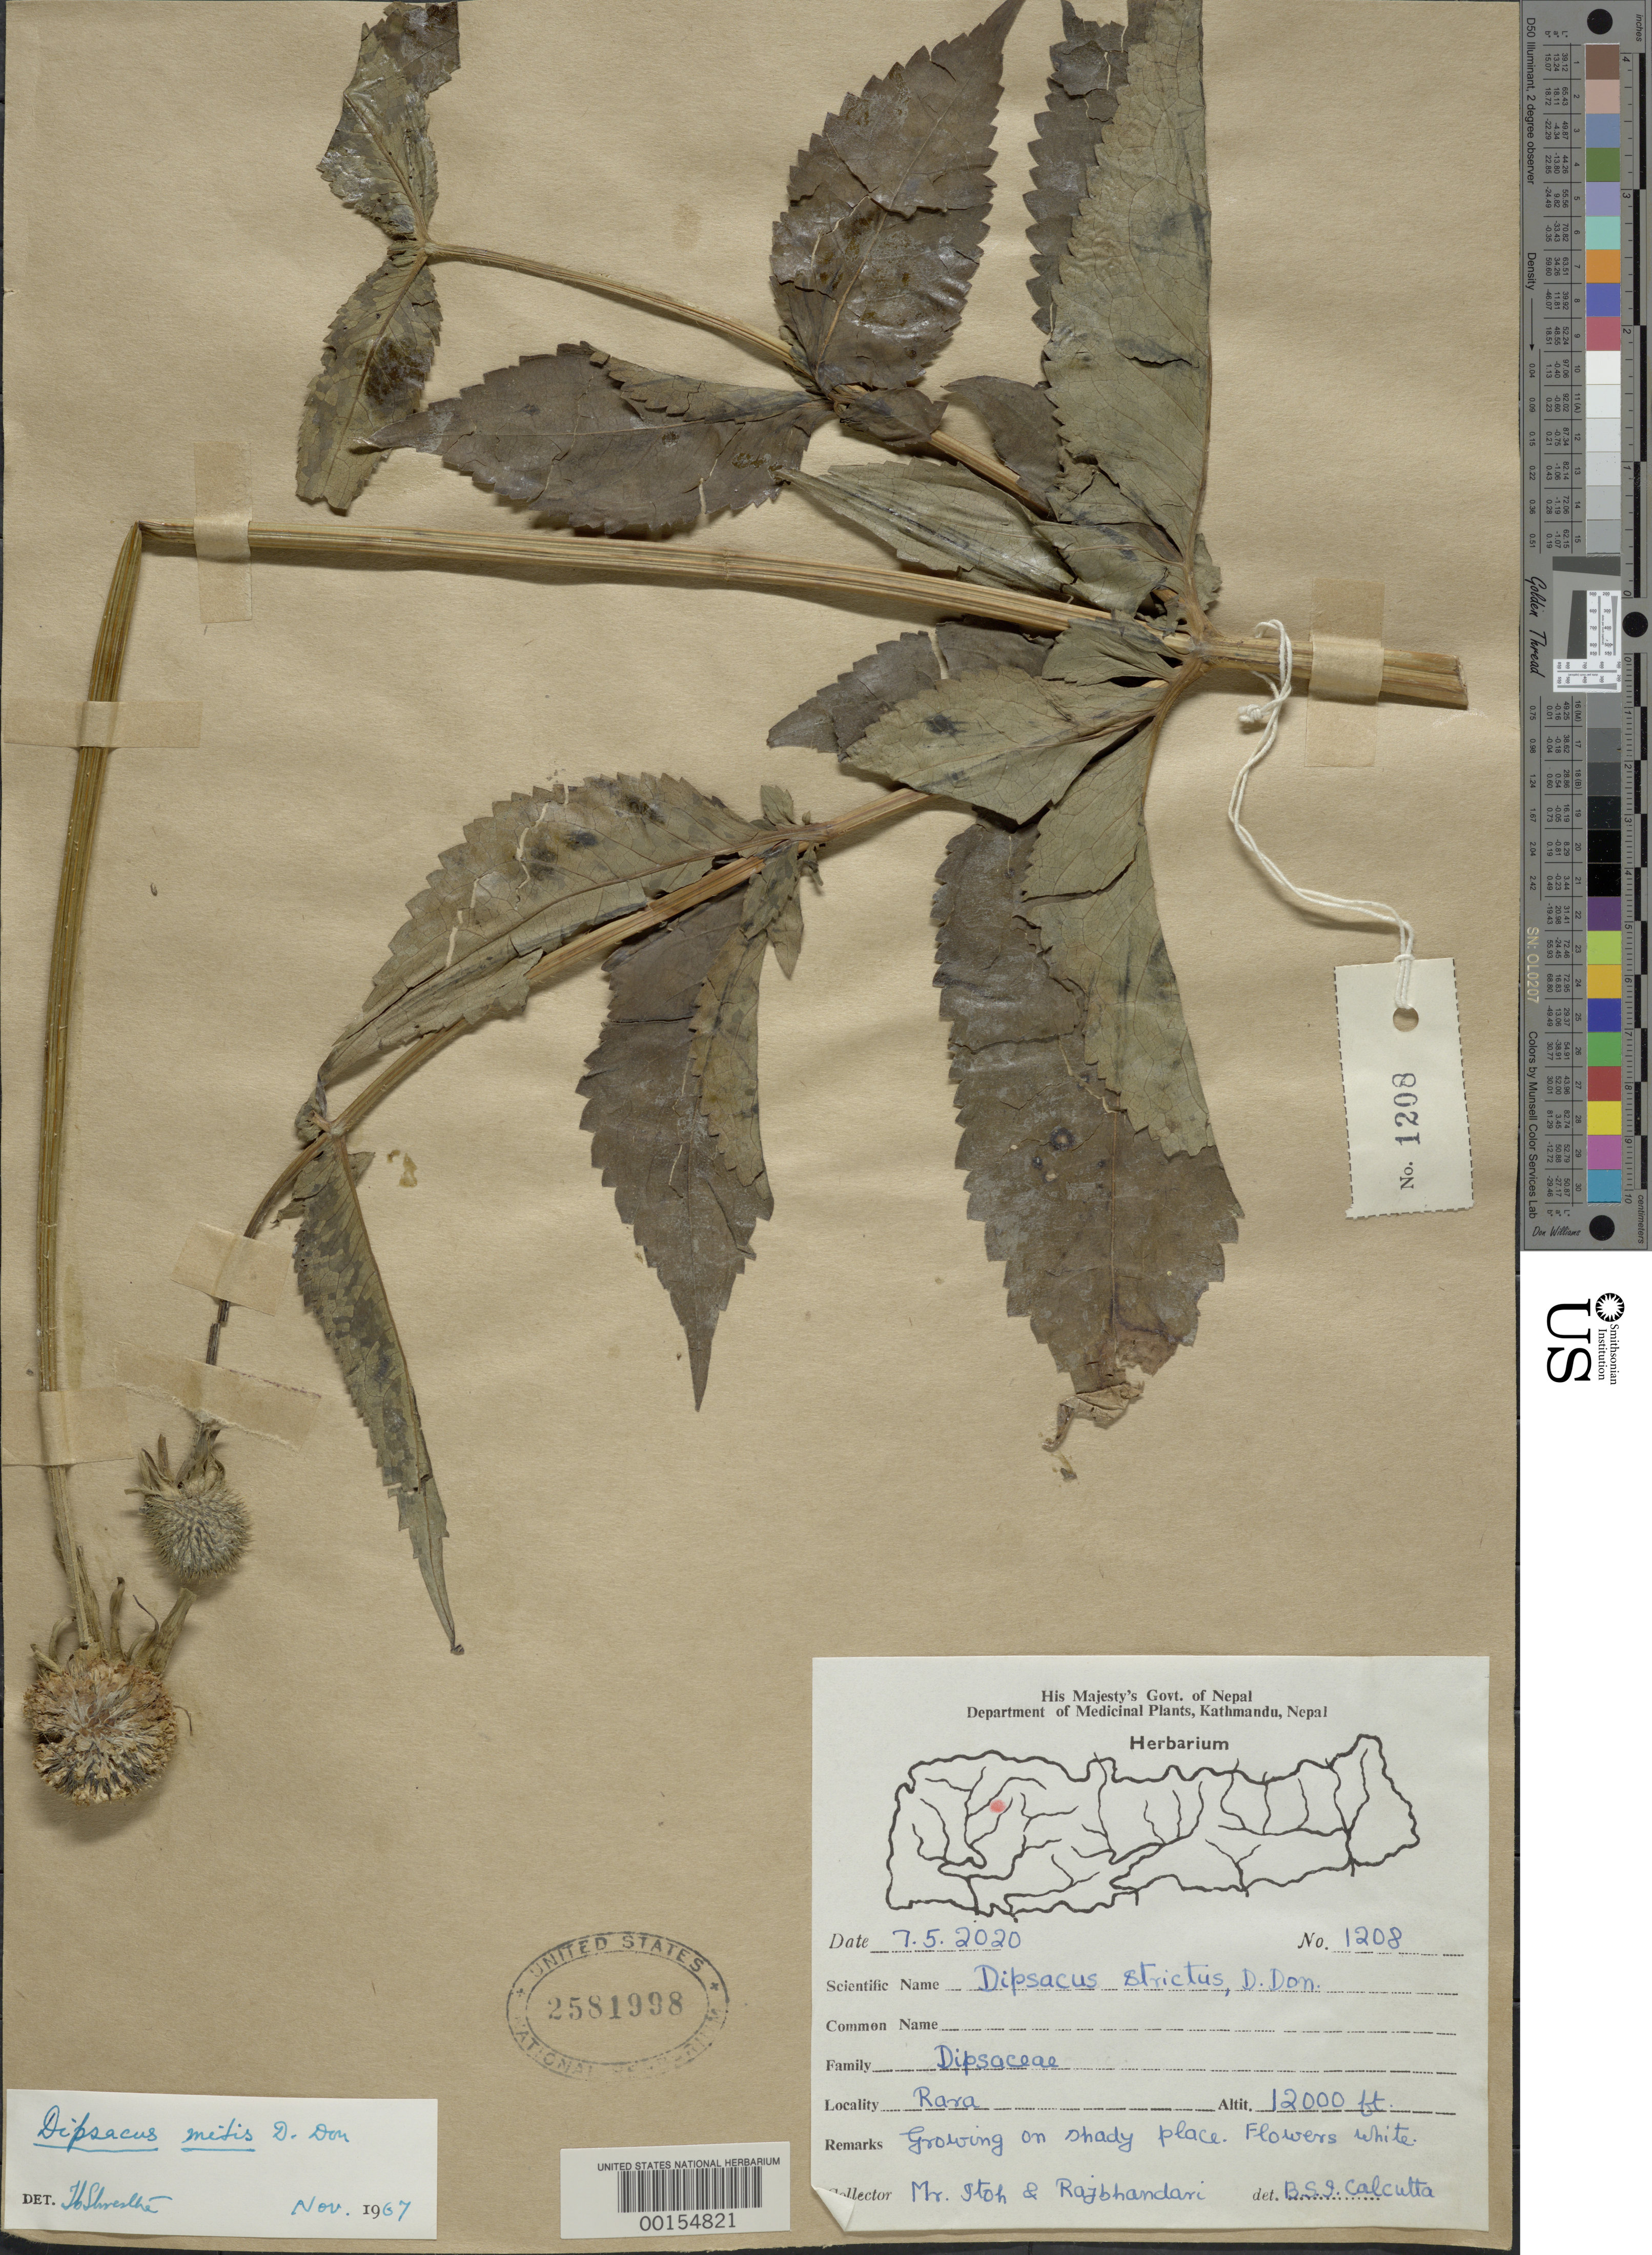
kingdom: Plantae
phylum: Tracheophyta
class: Magnoliopsida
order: Dipsacales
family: Caprifoliaceae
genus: Dipsacus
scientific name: Dipsacus inermis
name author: Wall.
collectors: -. Stoh & I. Rajbhandari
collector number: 1208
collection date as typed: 1963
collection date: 1963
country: Nepal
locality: Rara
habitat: On shady place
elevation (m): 3658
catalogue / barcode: US 2581998